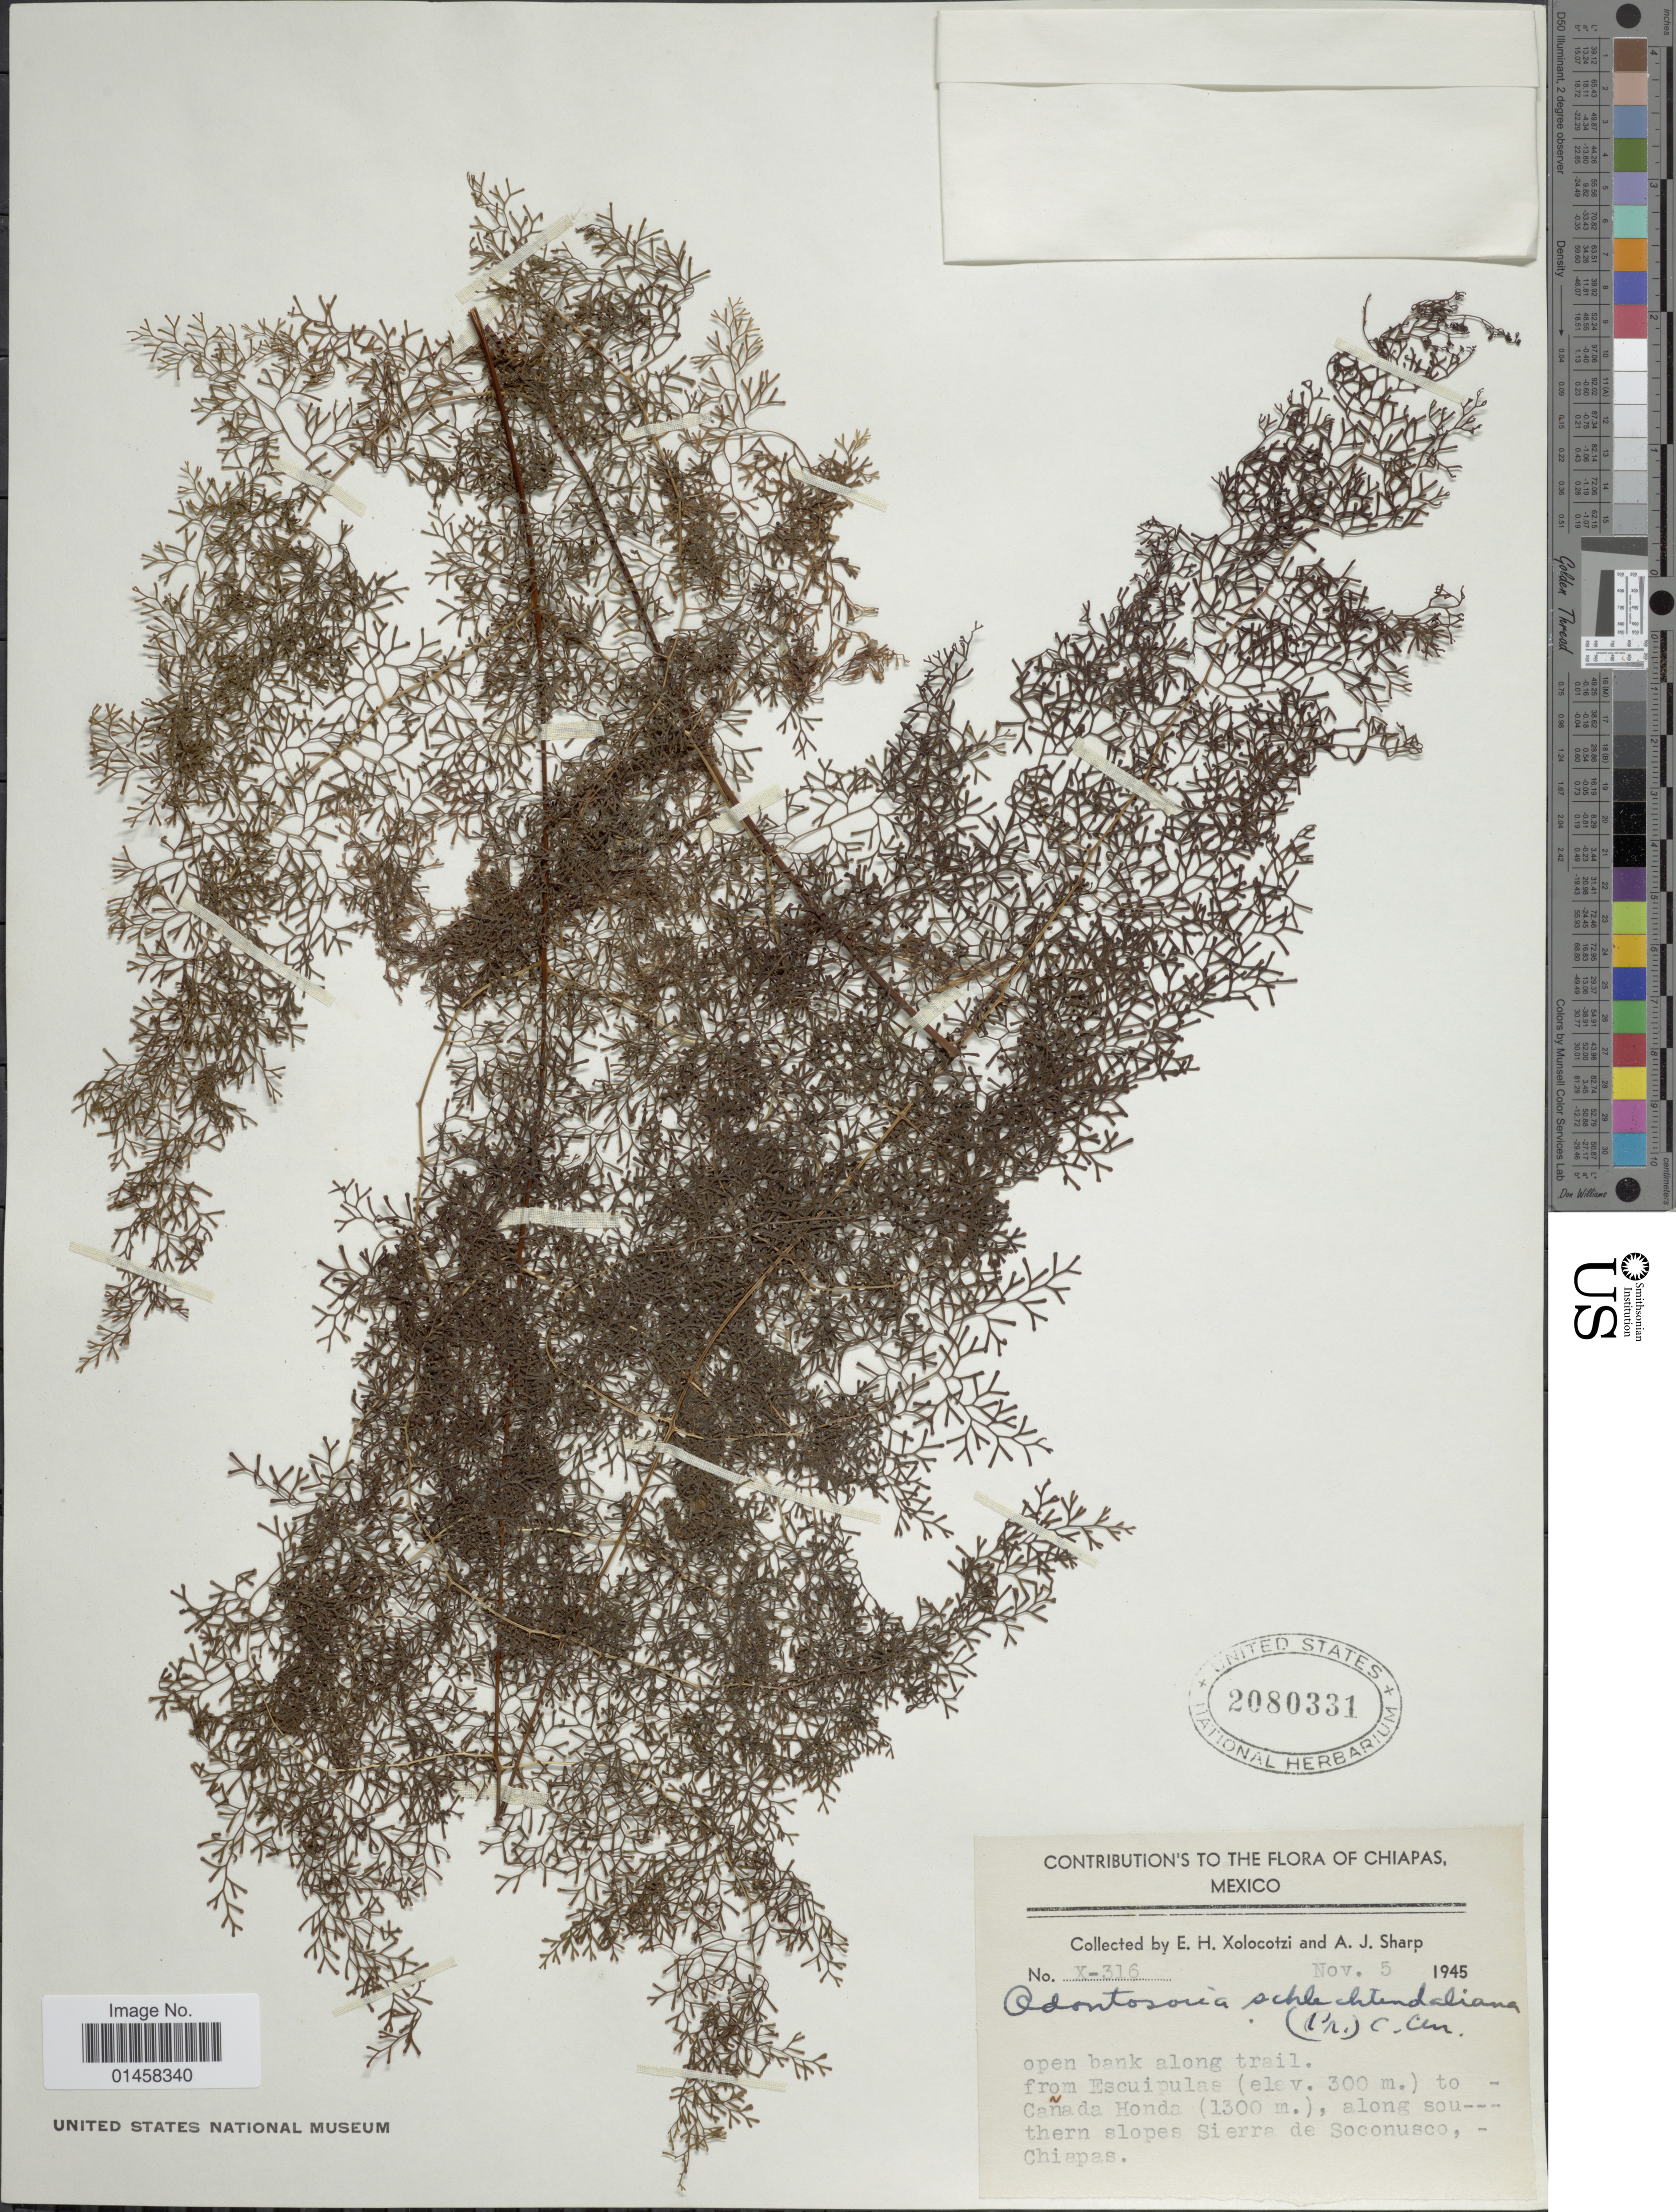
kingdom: Plantae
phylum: Tracheophyta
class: Polypodiopsida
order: Polypodiales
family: Lindsaeaceae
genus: Odontosoria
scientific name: Odontosoria schlechtendalii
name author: (C. Presl) C. Chr.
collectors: E. I. Hernández-X. & A. J. Sharp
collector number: X-316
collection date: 1945-11-05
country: Mexico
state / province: Chiapas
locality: From Esuipulas to Cañad Honda, along southern slopes Sierra de Soconusco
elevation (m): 300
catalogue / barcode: US 2080331